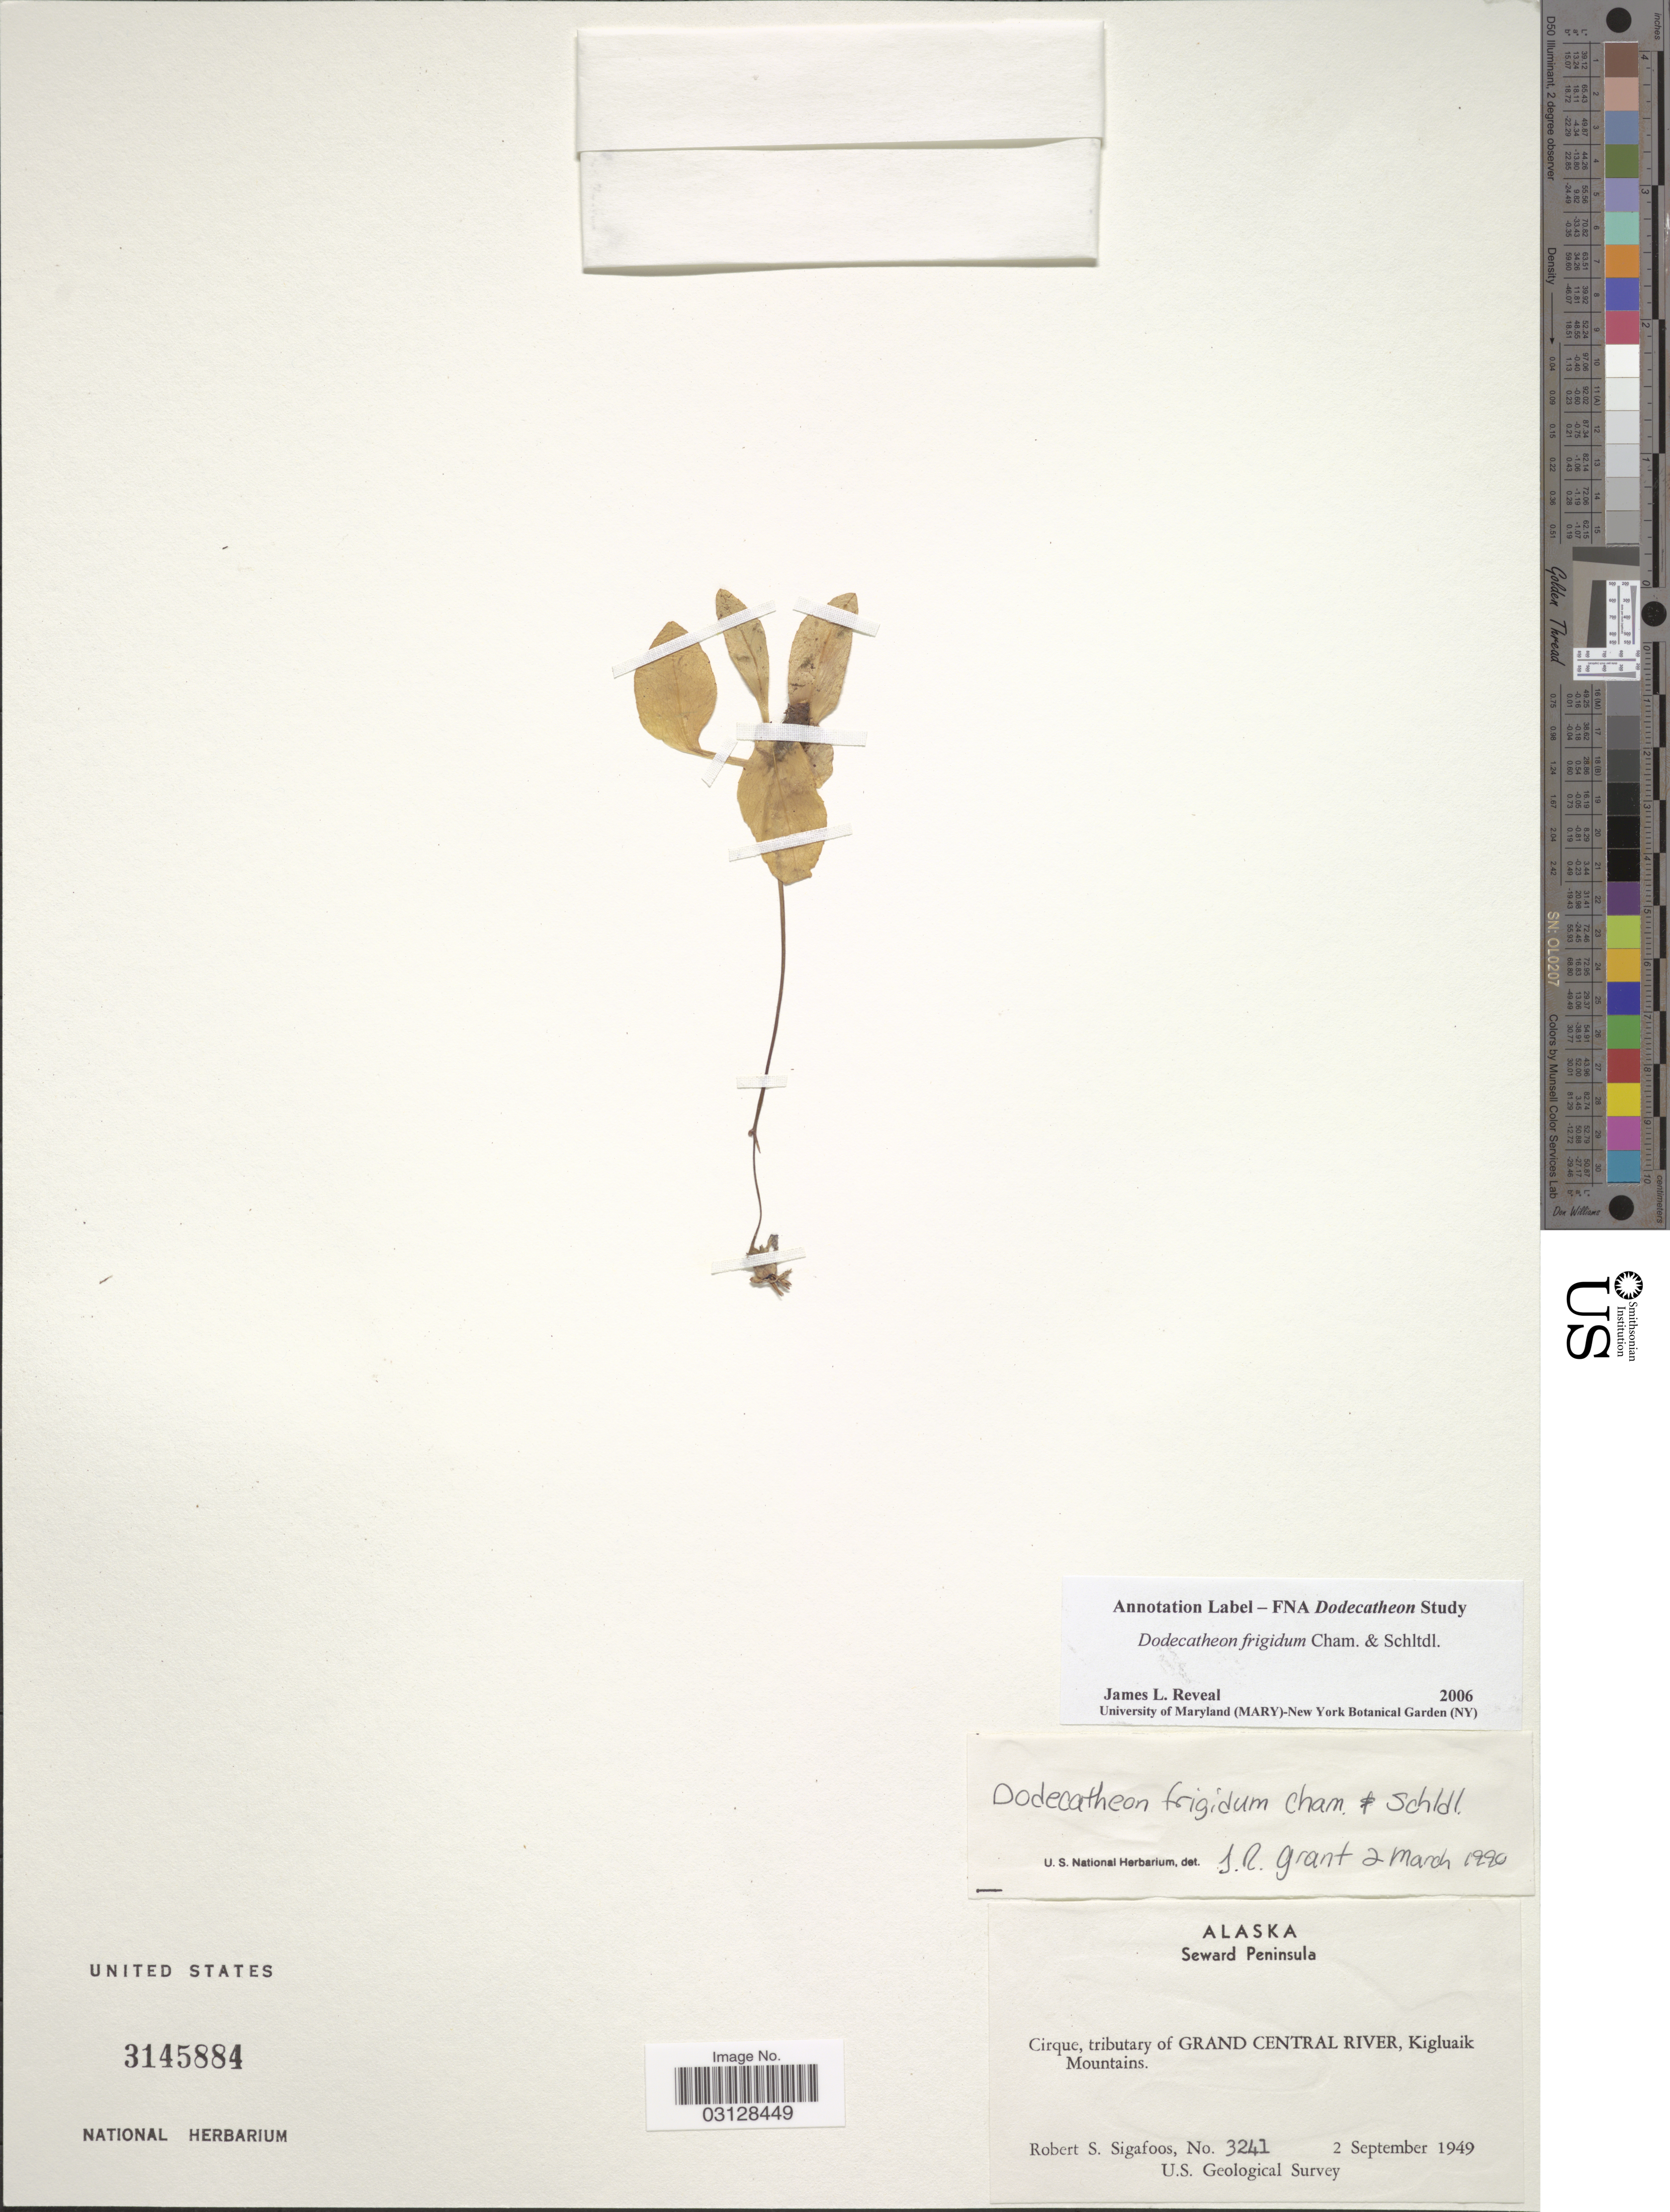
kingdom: Plantae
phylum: Tracheophyta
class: Magnoliopsida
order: Ericales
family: Primulaceae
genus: Dodecatheon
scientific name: Dodecatheon frigidum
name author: Cham. & Schltdl.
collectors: R. Sigafoos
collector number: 3241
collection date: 1949-09-02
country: United States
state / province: Alaska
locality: Seward Peninsula. Cirque, tributary of Grand Central River, Kigluaik Mountains.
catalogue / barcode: US 3145884